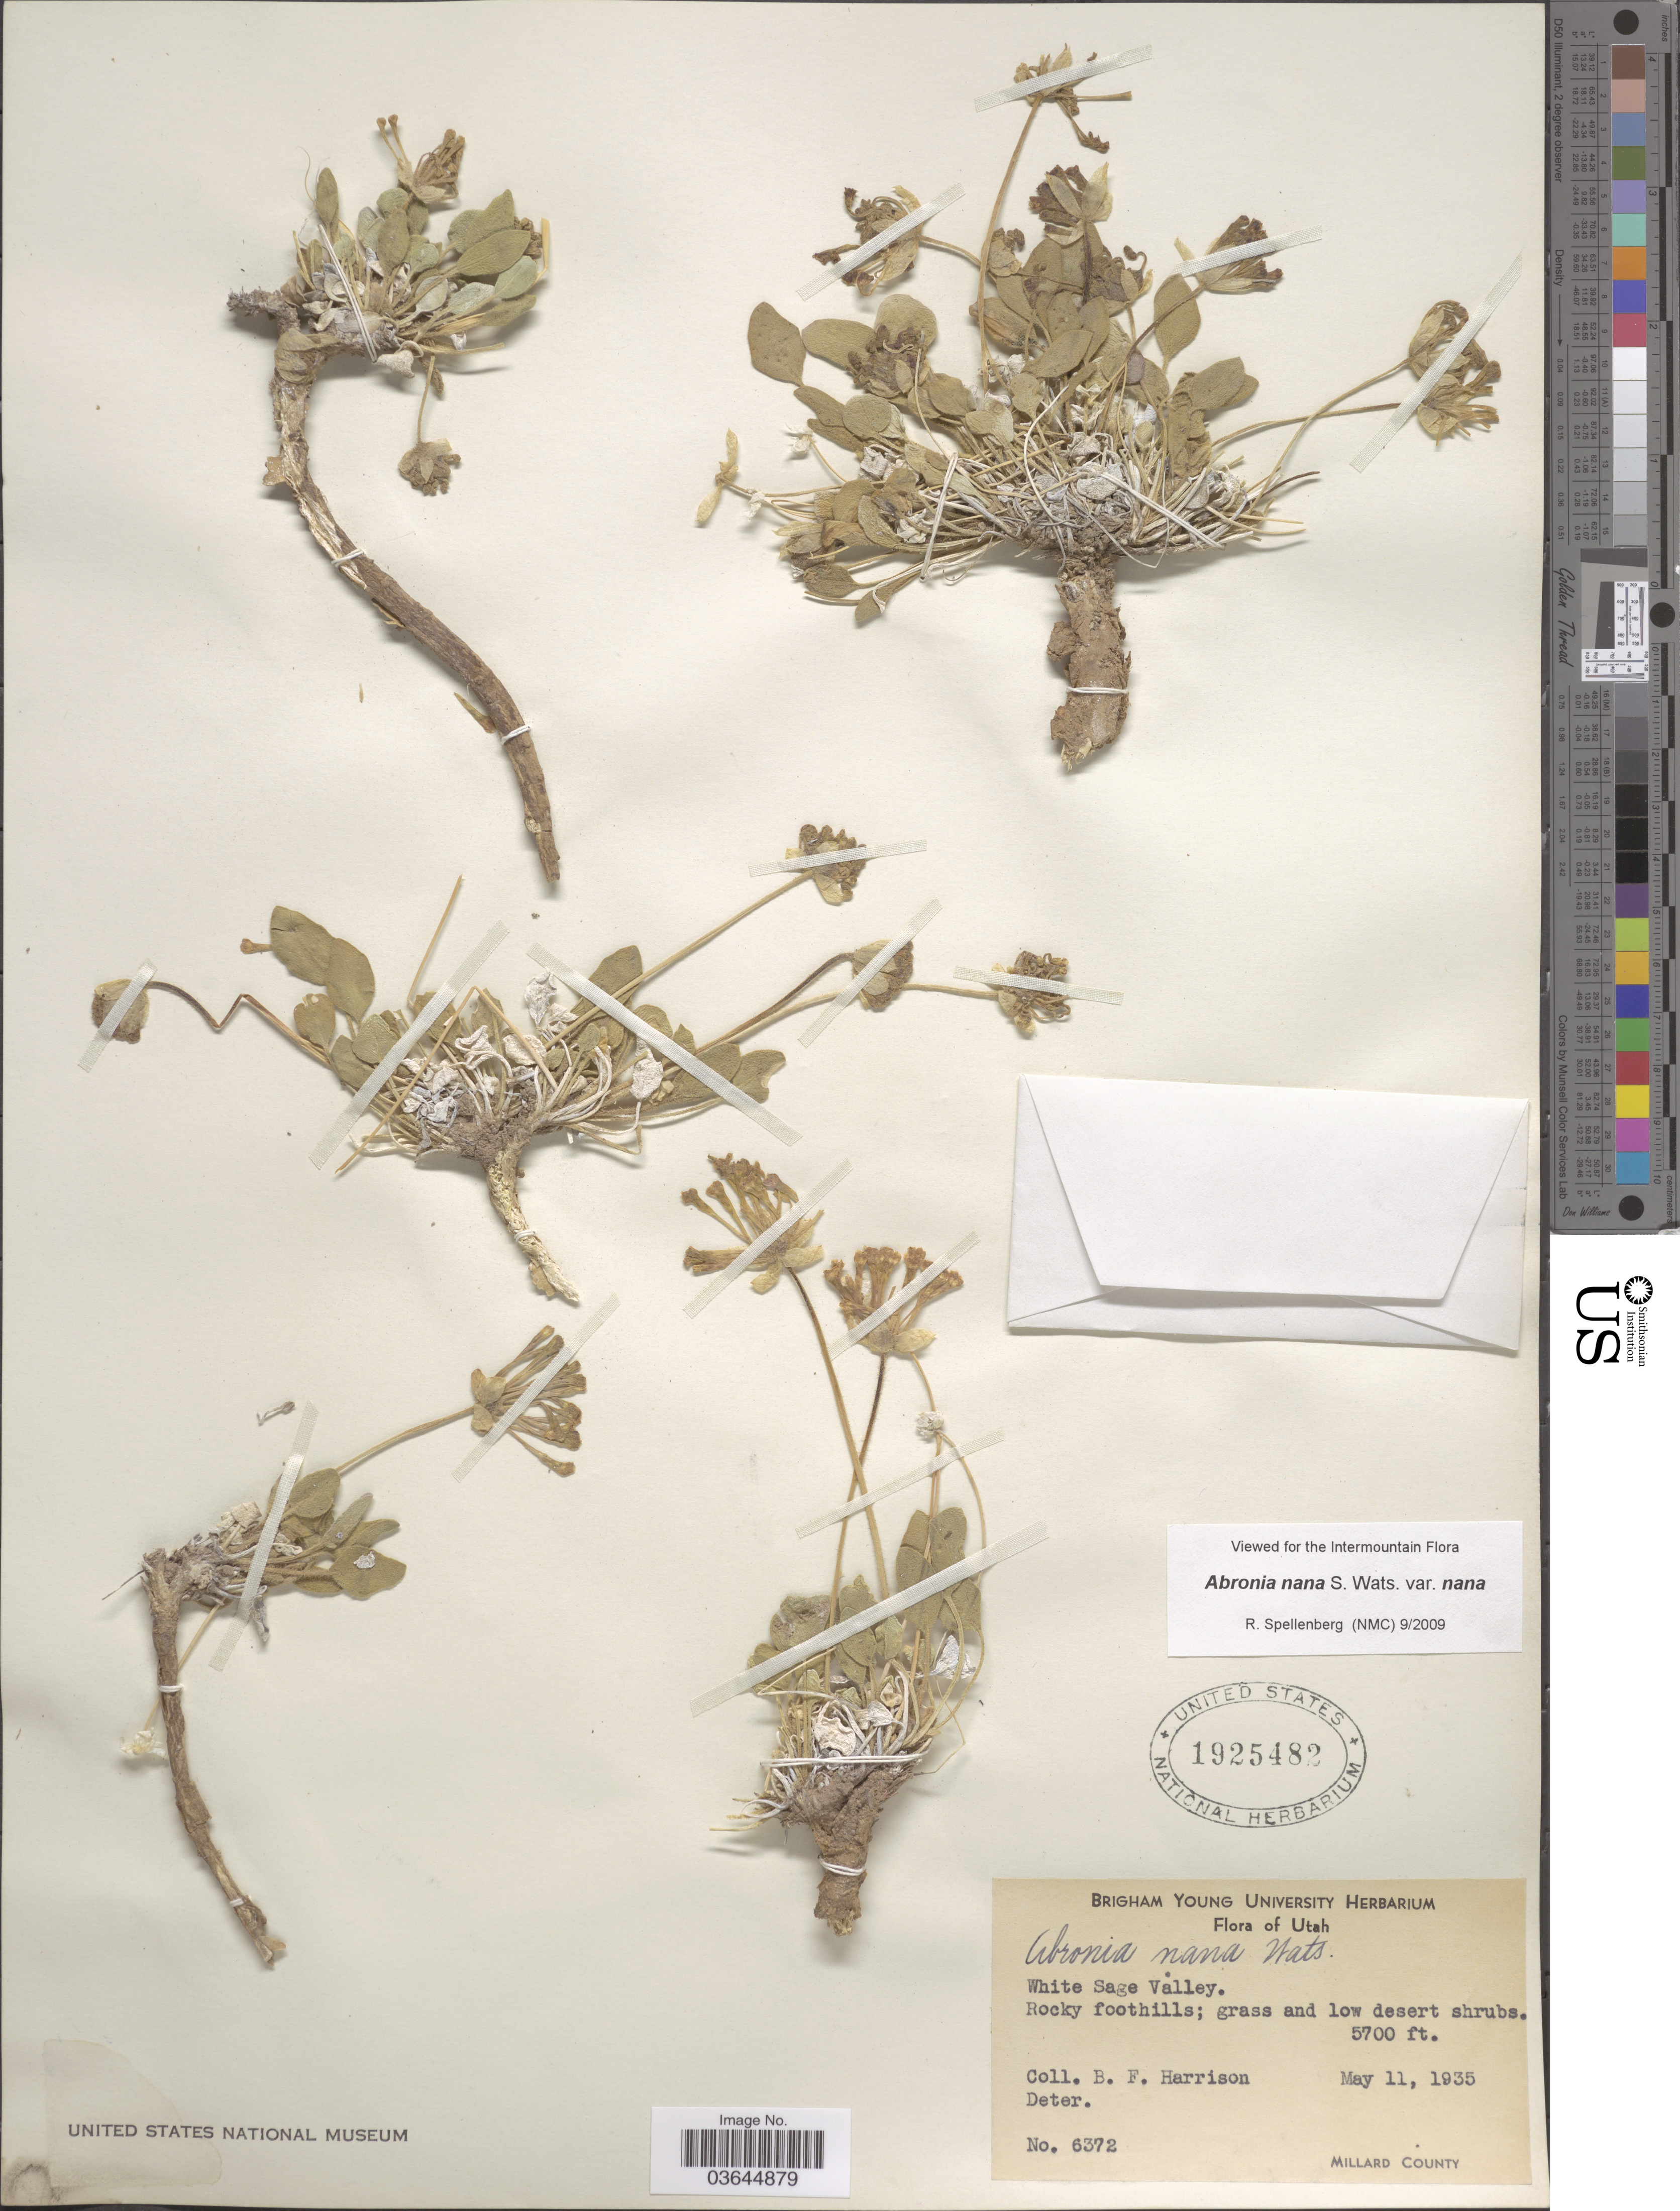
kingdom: Plantae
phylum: Tracheophyta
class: Magnoliopsida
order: Caryophyllales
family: Nyctaginaceae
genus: Abronia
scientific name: Abronia nana var. nana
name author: S. Watson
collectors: B. F. Harrison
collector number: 6372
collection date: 1935-05-11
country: United States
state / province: Utah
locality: White Sage Valley. Millard County.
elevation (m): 1737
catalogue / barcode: US 1925482